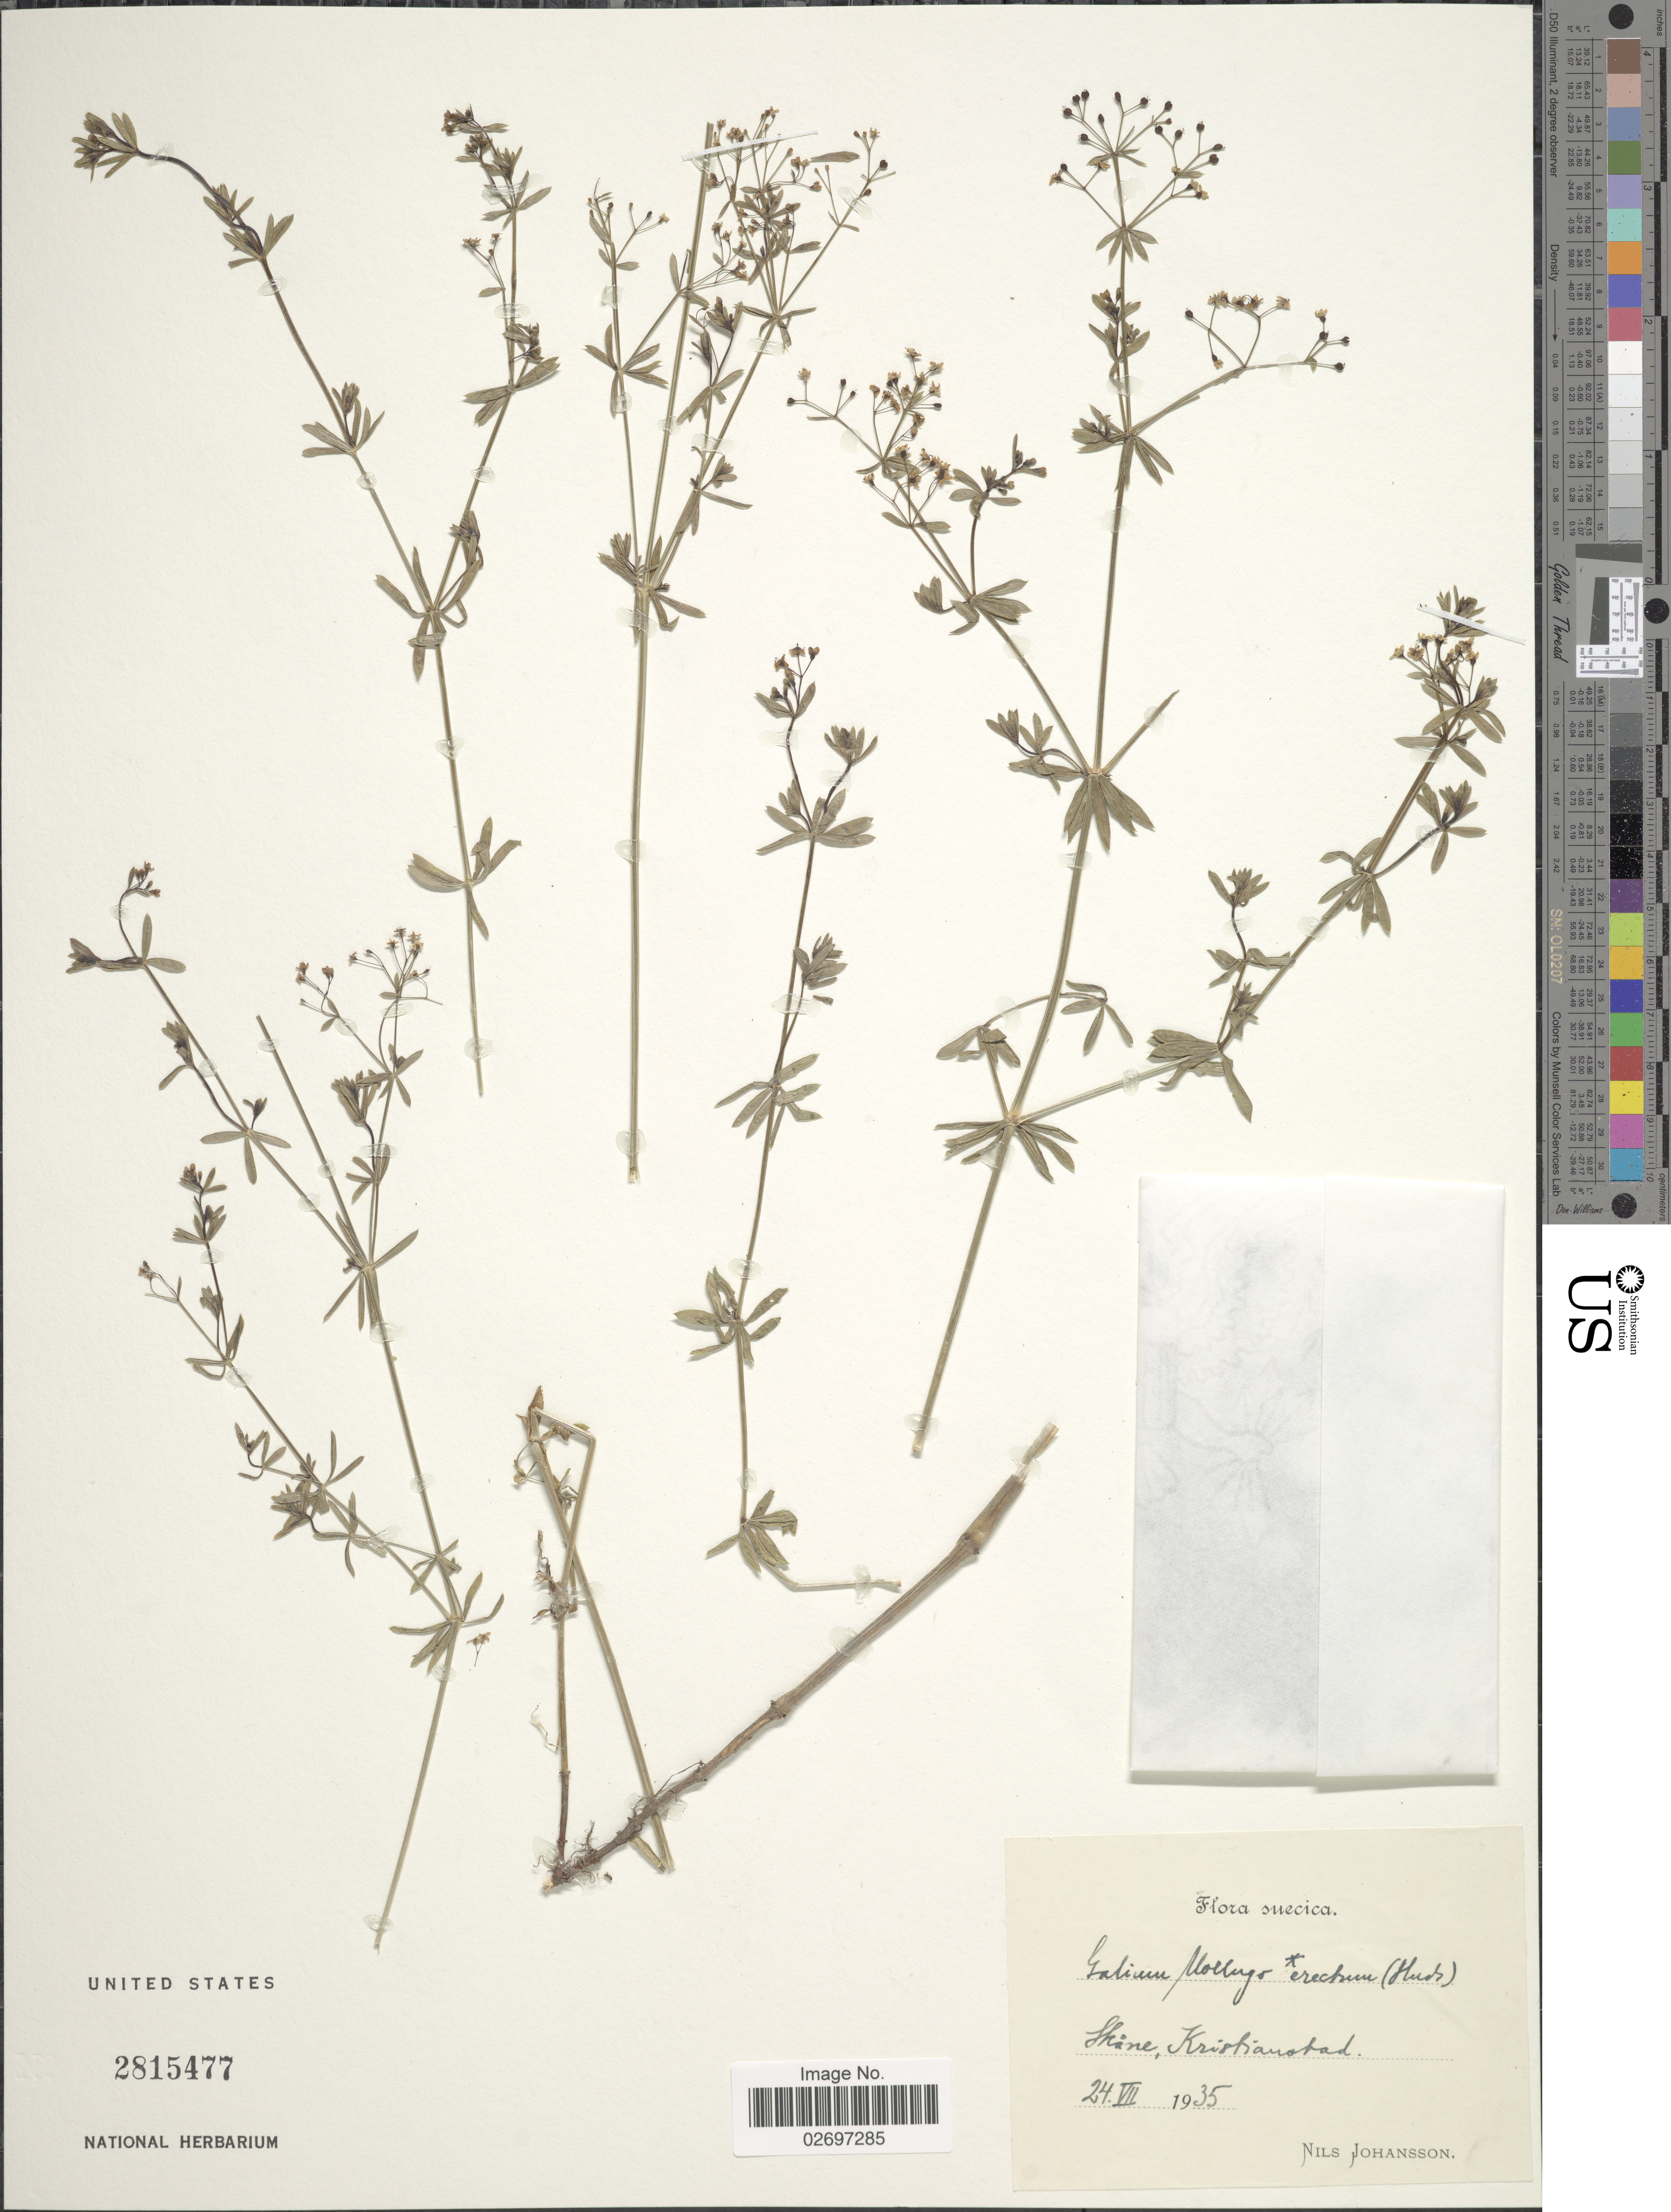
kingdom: Plantae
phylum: Tracheophyta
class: Magnoliopsida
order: Gentianales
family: Rubiaceae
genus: Galium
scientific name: Galium mollugo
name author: L.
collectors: N. Johansson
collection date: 1935-07-24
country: Sweden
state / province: Skåne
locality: Suecica. Kristianstad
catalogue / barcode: US 2815477